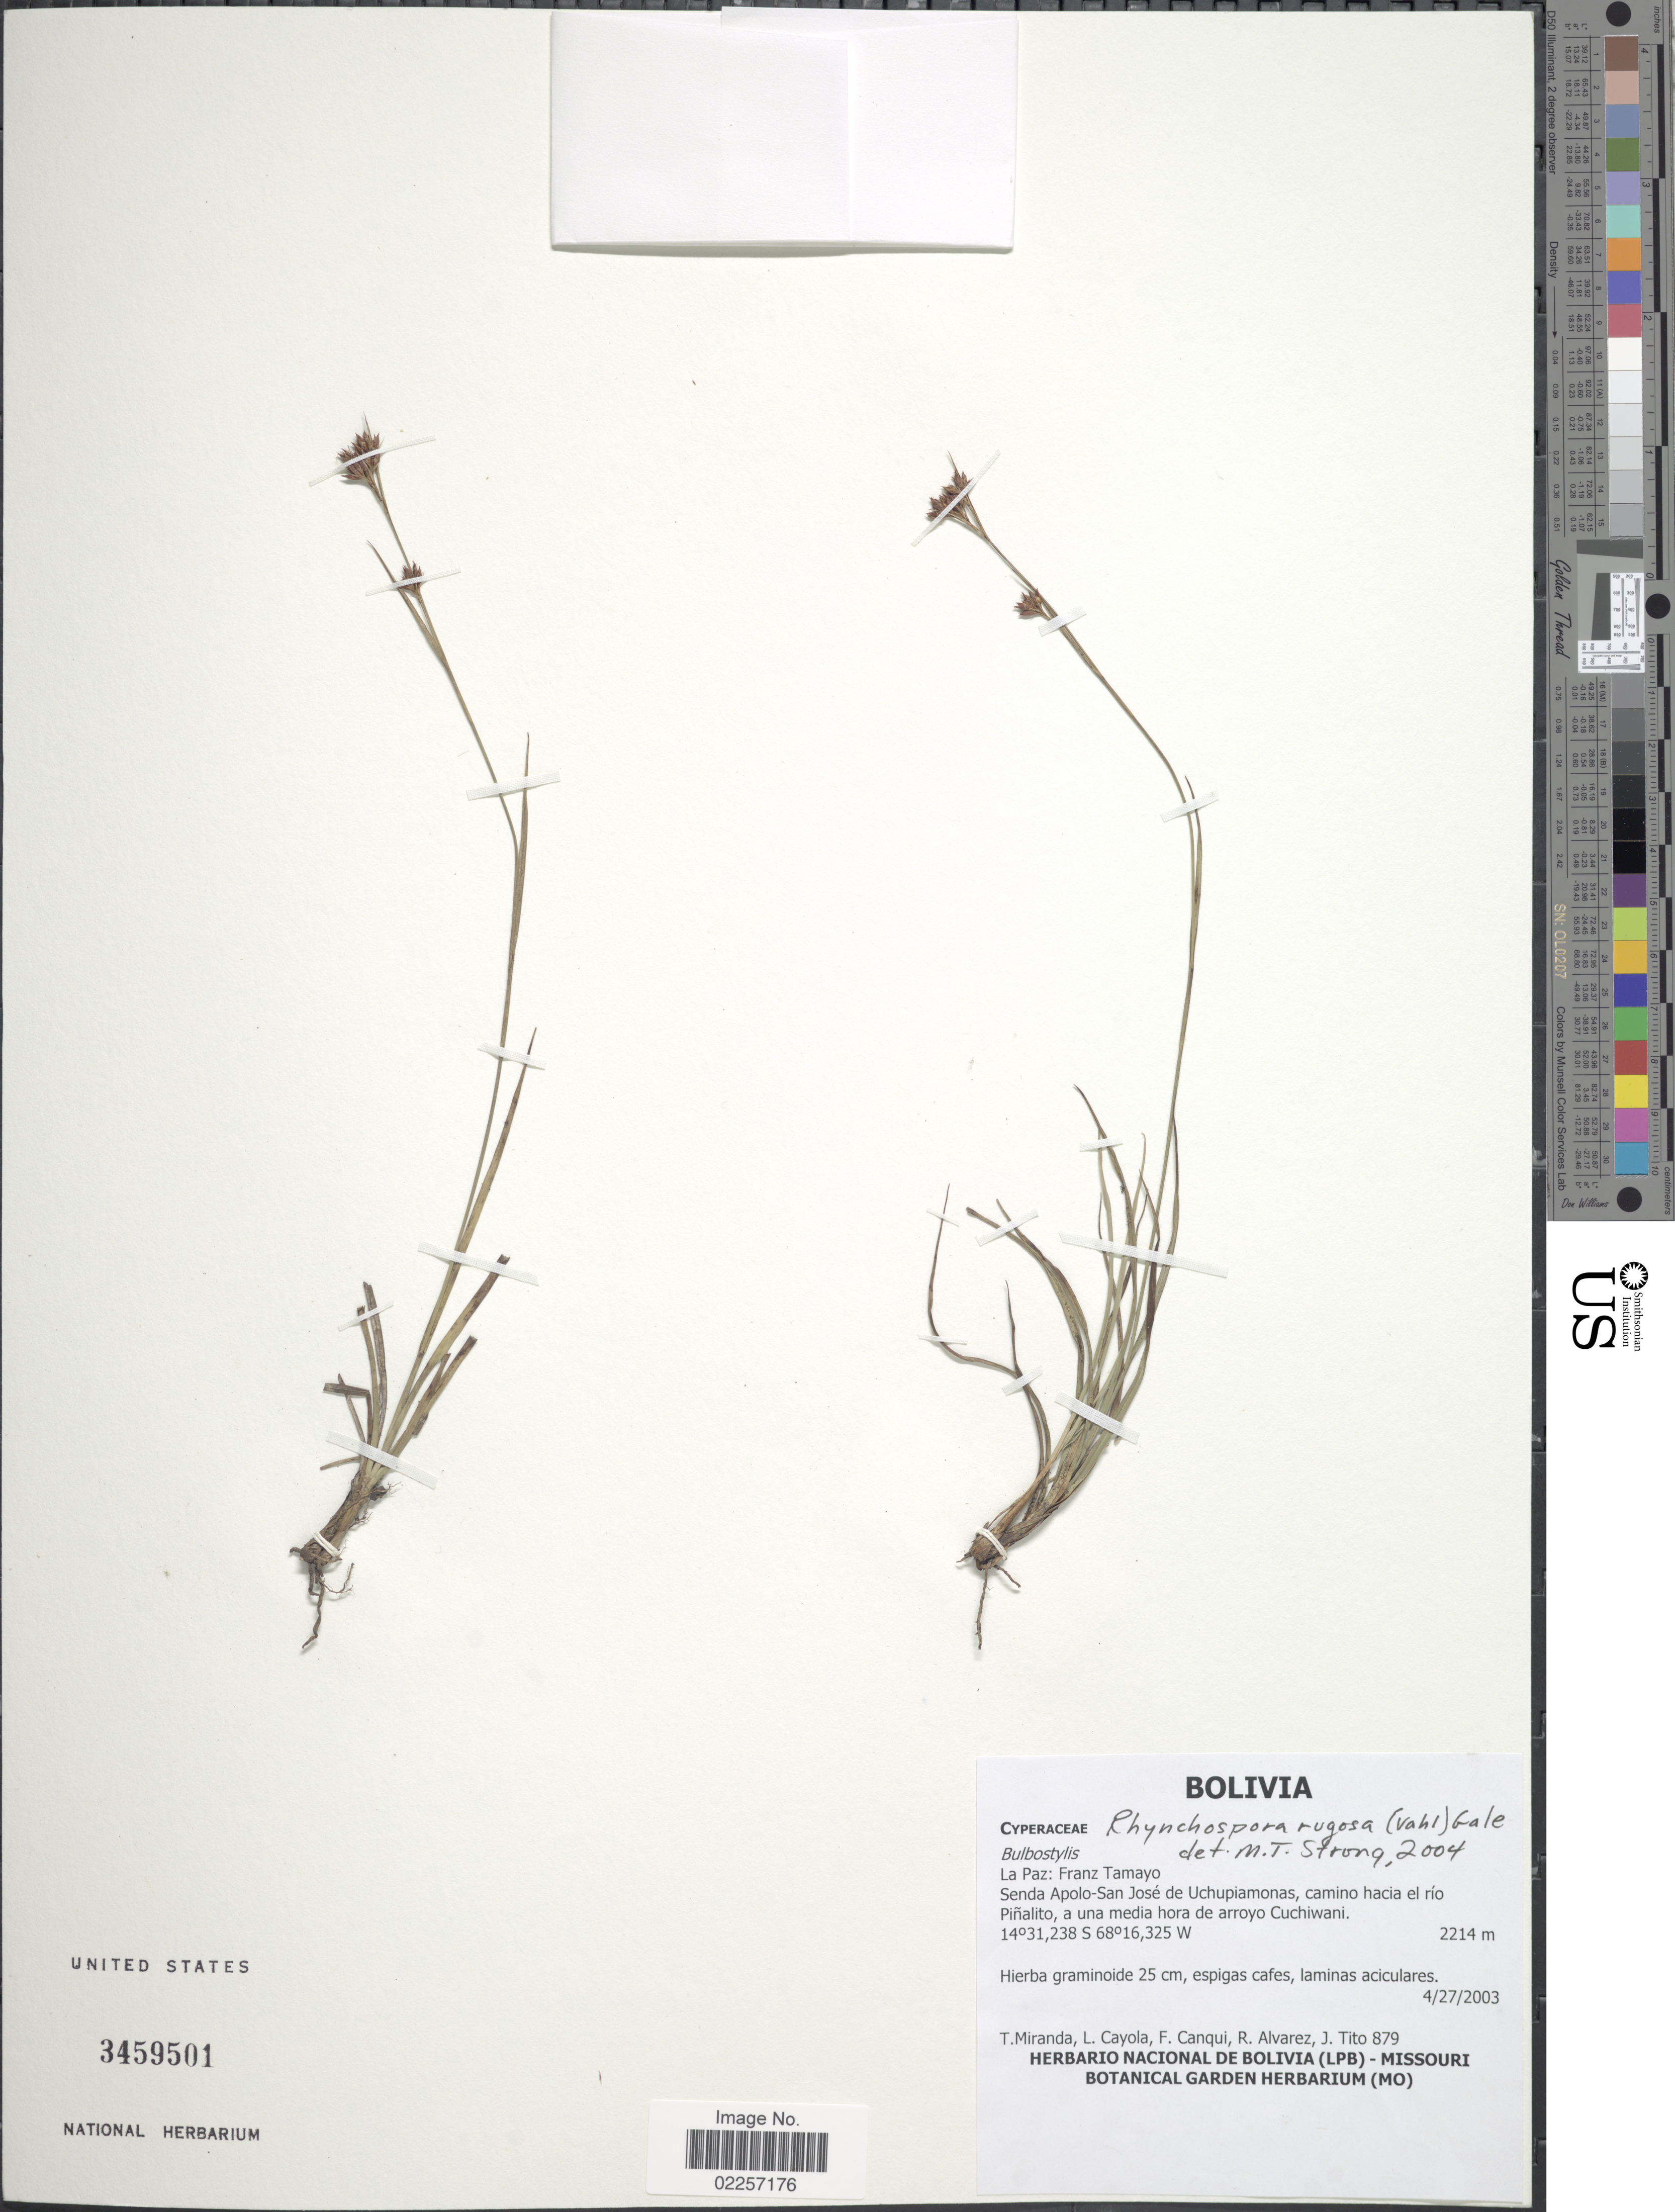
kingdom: Plantae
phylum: Tracheophyta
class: Liliopsida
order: Poales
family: Cyperaceae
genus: Rhynchospora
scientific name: Rhynchospora rugosa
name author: (Vahl) Gale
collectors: T. Miranda, L. Cayola, F. Canqui, R. Alvarez & J. Tito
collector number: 879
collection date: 2003-04-27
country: Bolivia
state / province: La Paz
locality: Franz Tamayo. Senda Apolo-San Jose de Uchupiamonas, camino hacia el rio Pinalito, a una media hora de arroyo Cuchiwani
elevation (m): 2214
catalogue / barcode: US 3459501